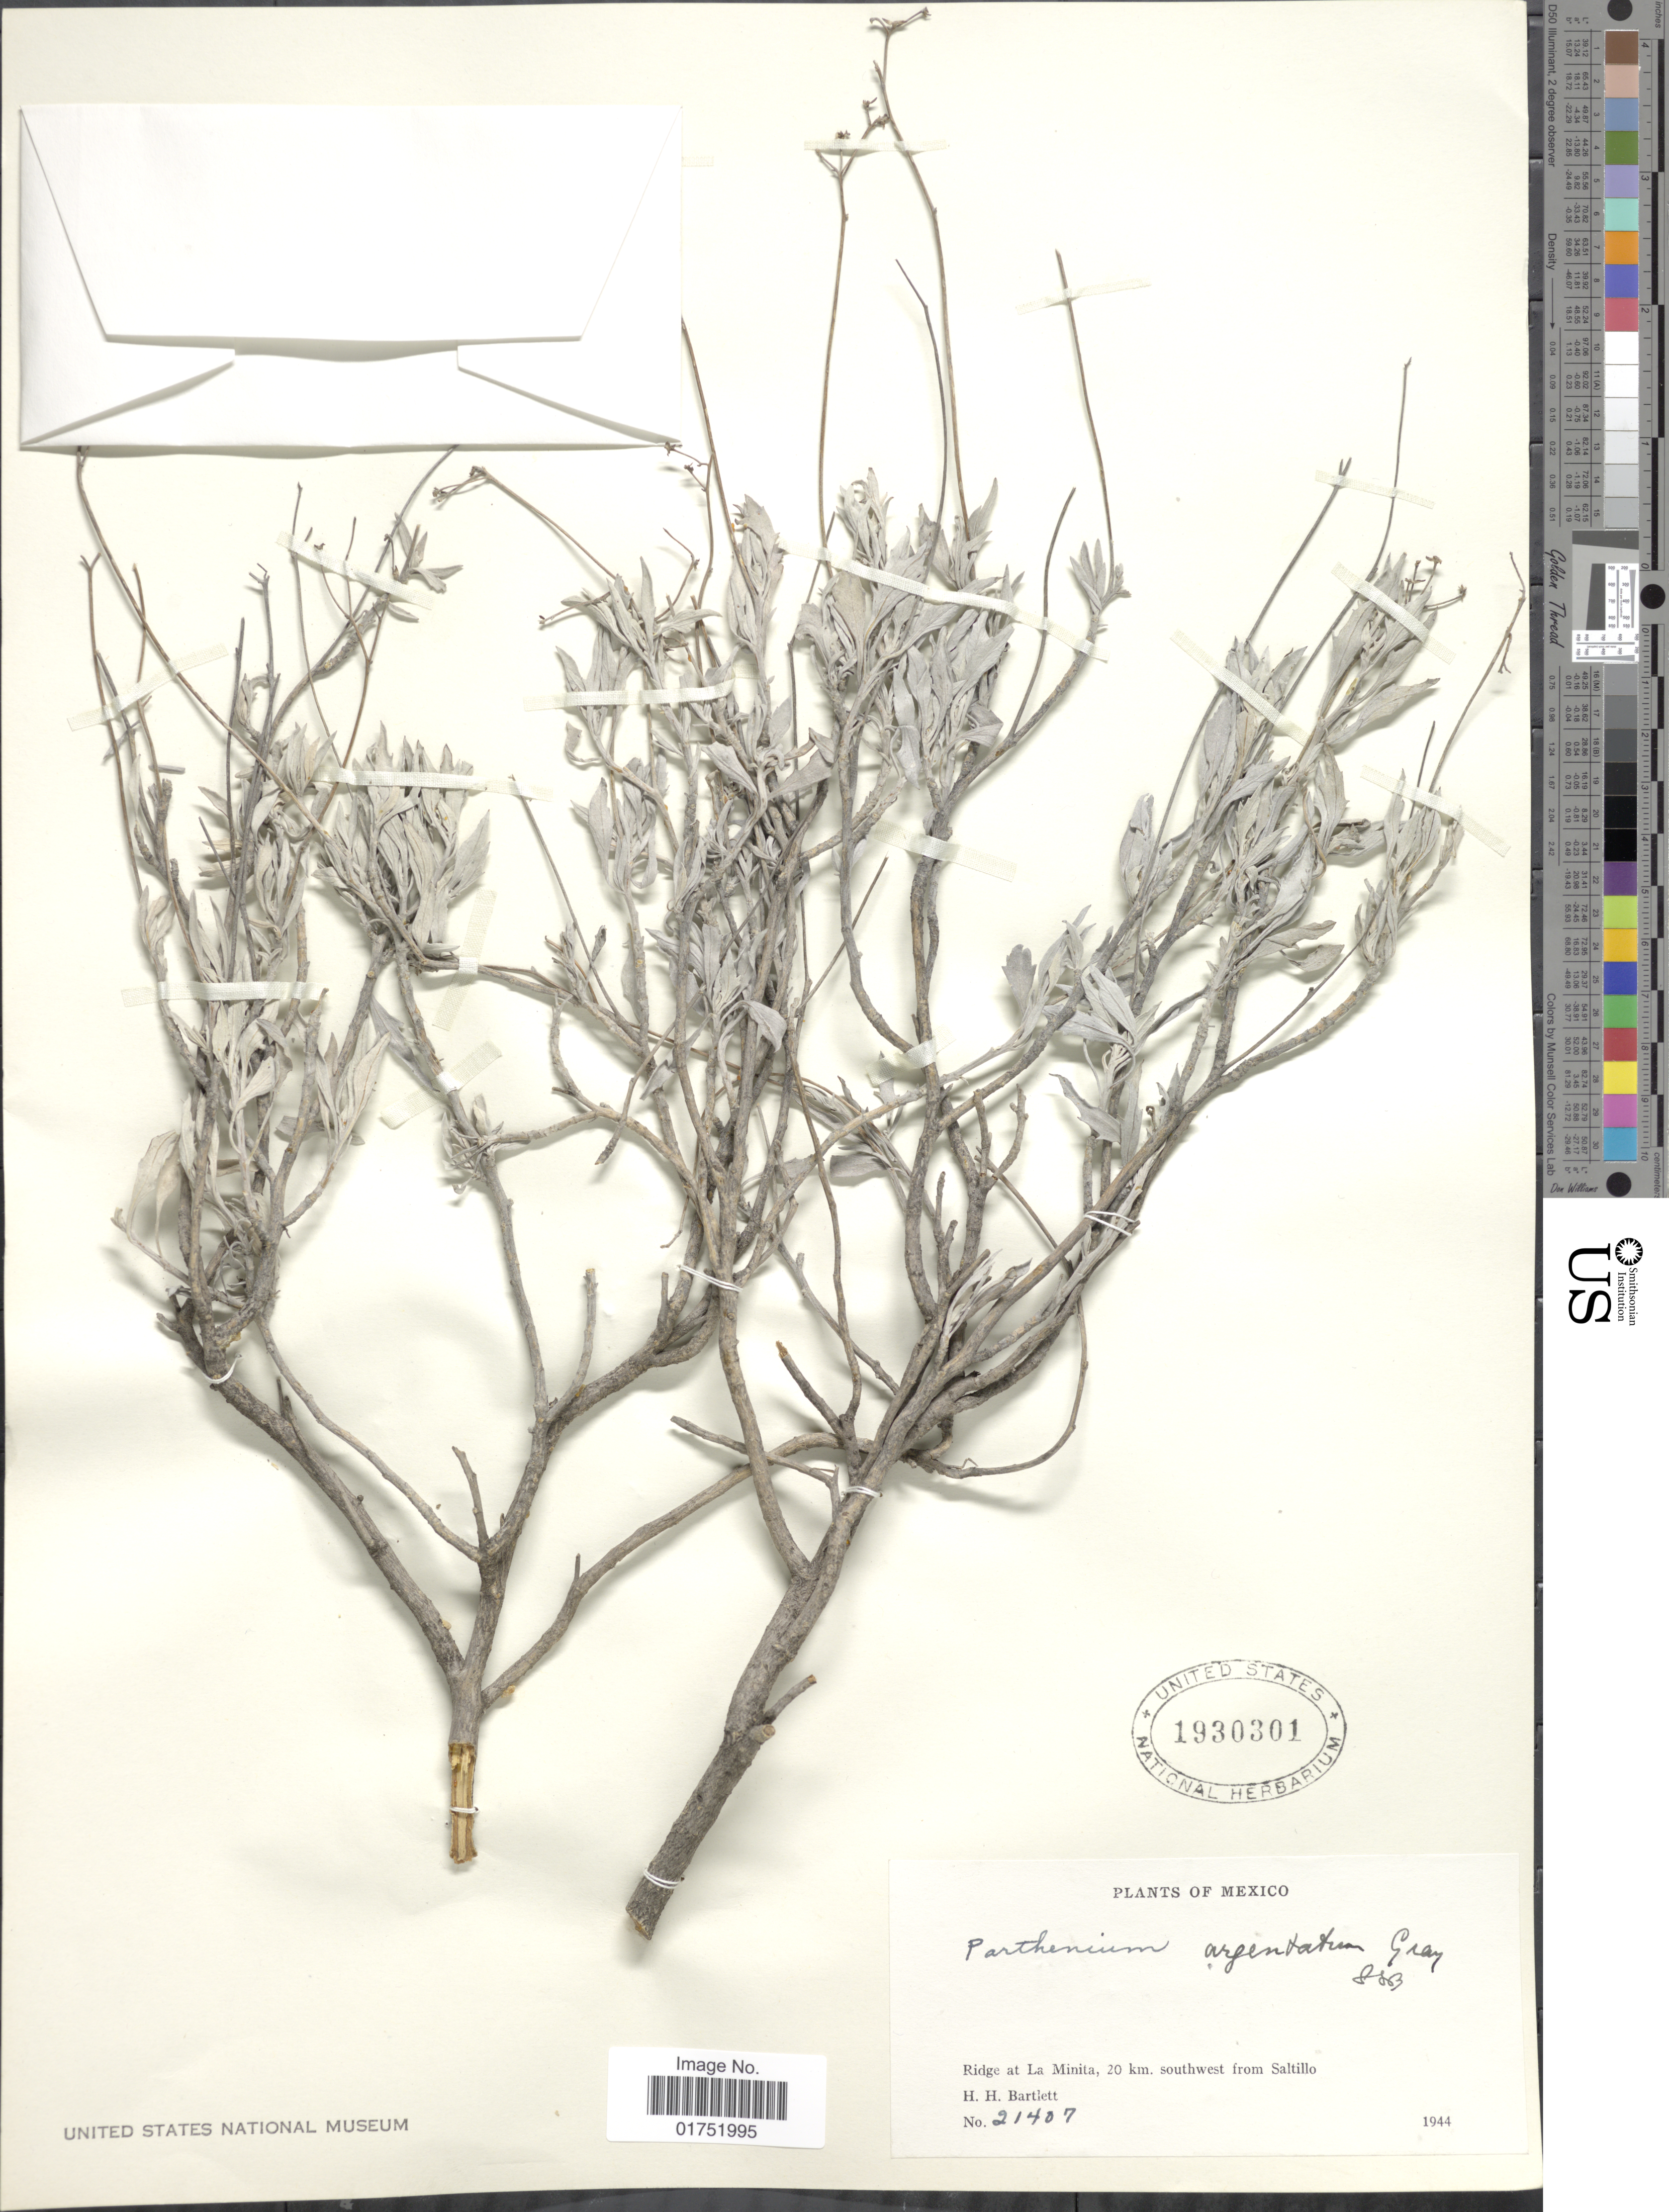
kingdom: Plantae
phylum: Tracheophyta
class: Magnoliopsida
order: Asterales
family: Asteraceae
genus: Parthenium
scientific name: Parthenium argentatum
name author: A. Gray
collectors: H. H. Bartlett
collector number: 21407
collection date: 1944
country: Mexico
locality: Ridge at La Minita, 20 km southwest from Saltillo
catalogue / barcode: US 1930301